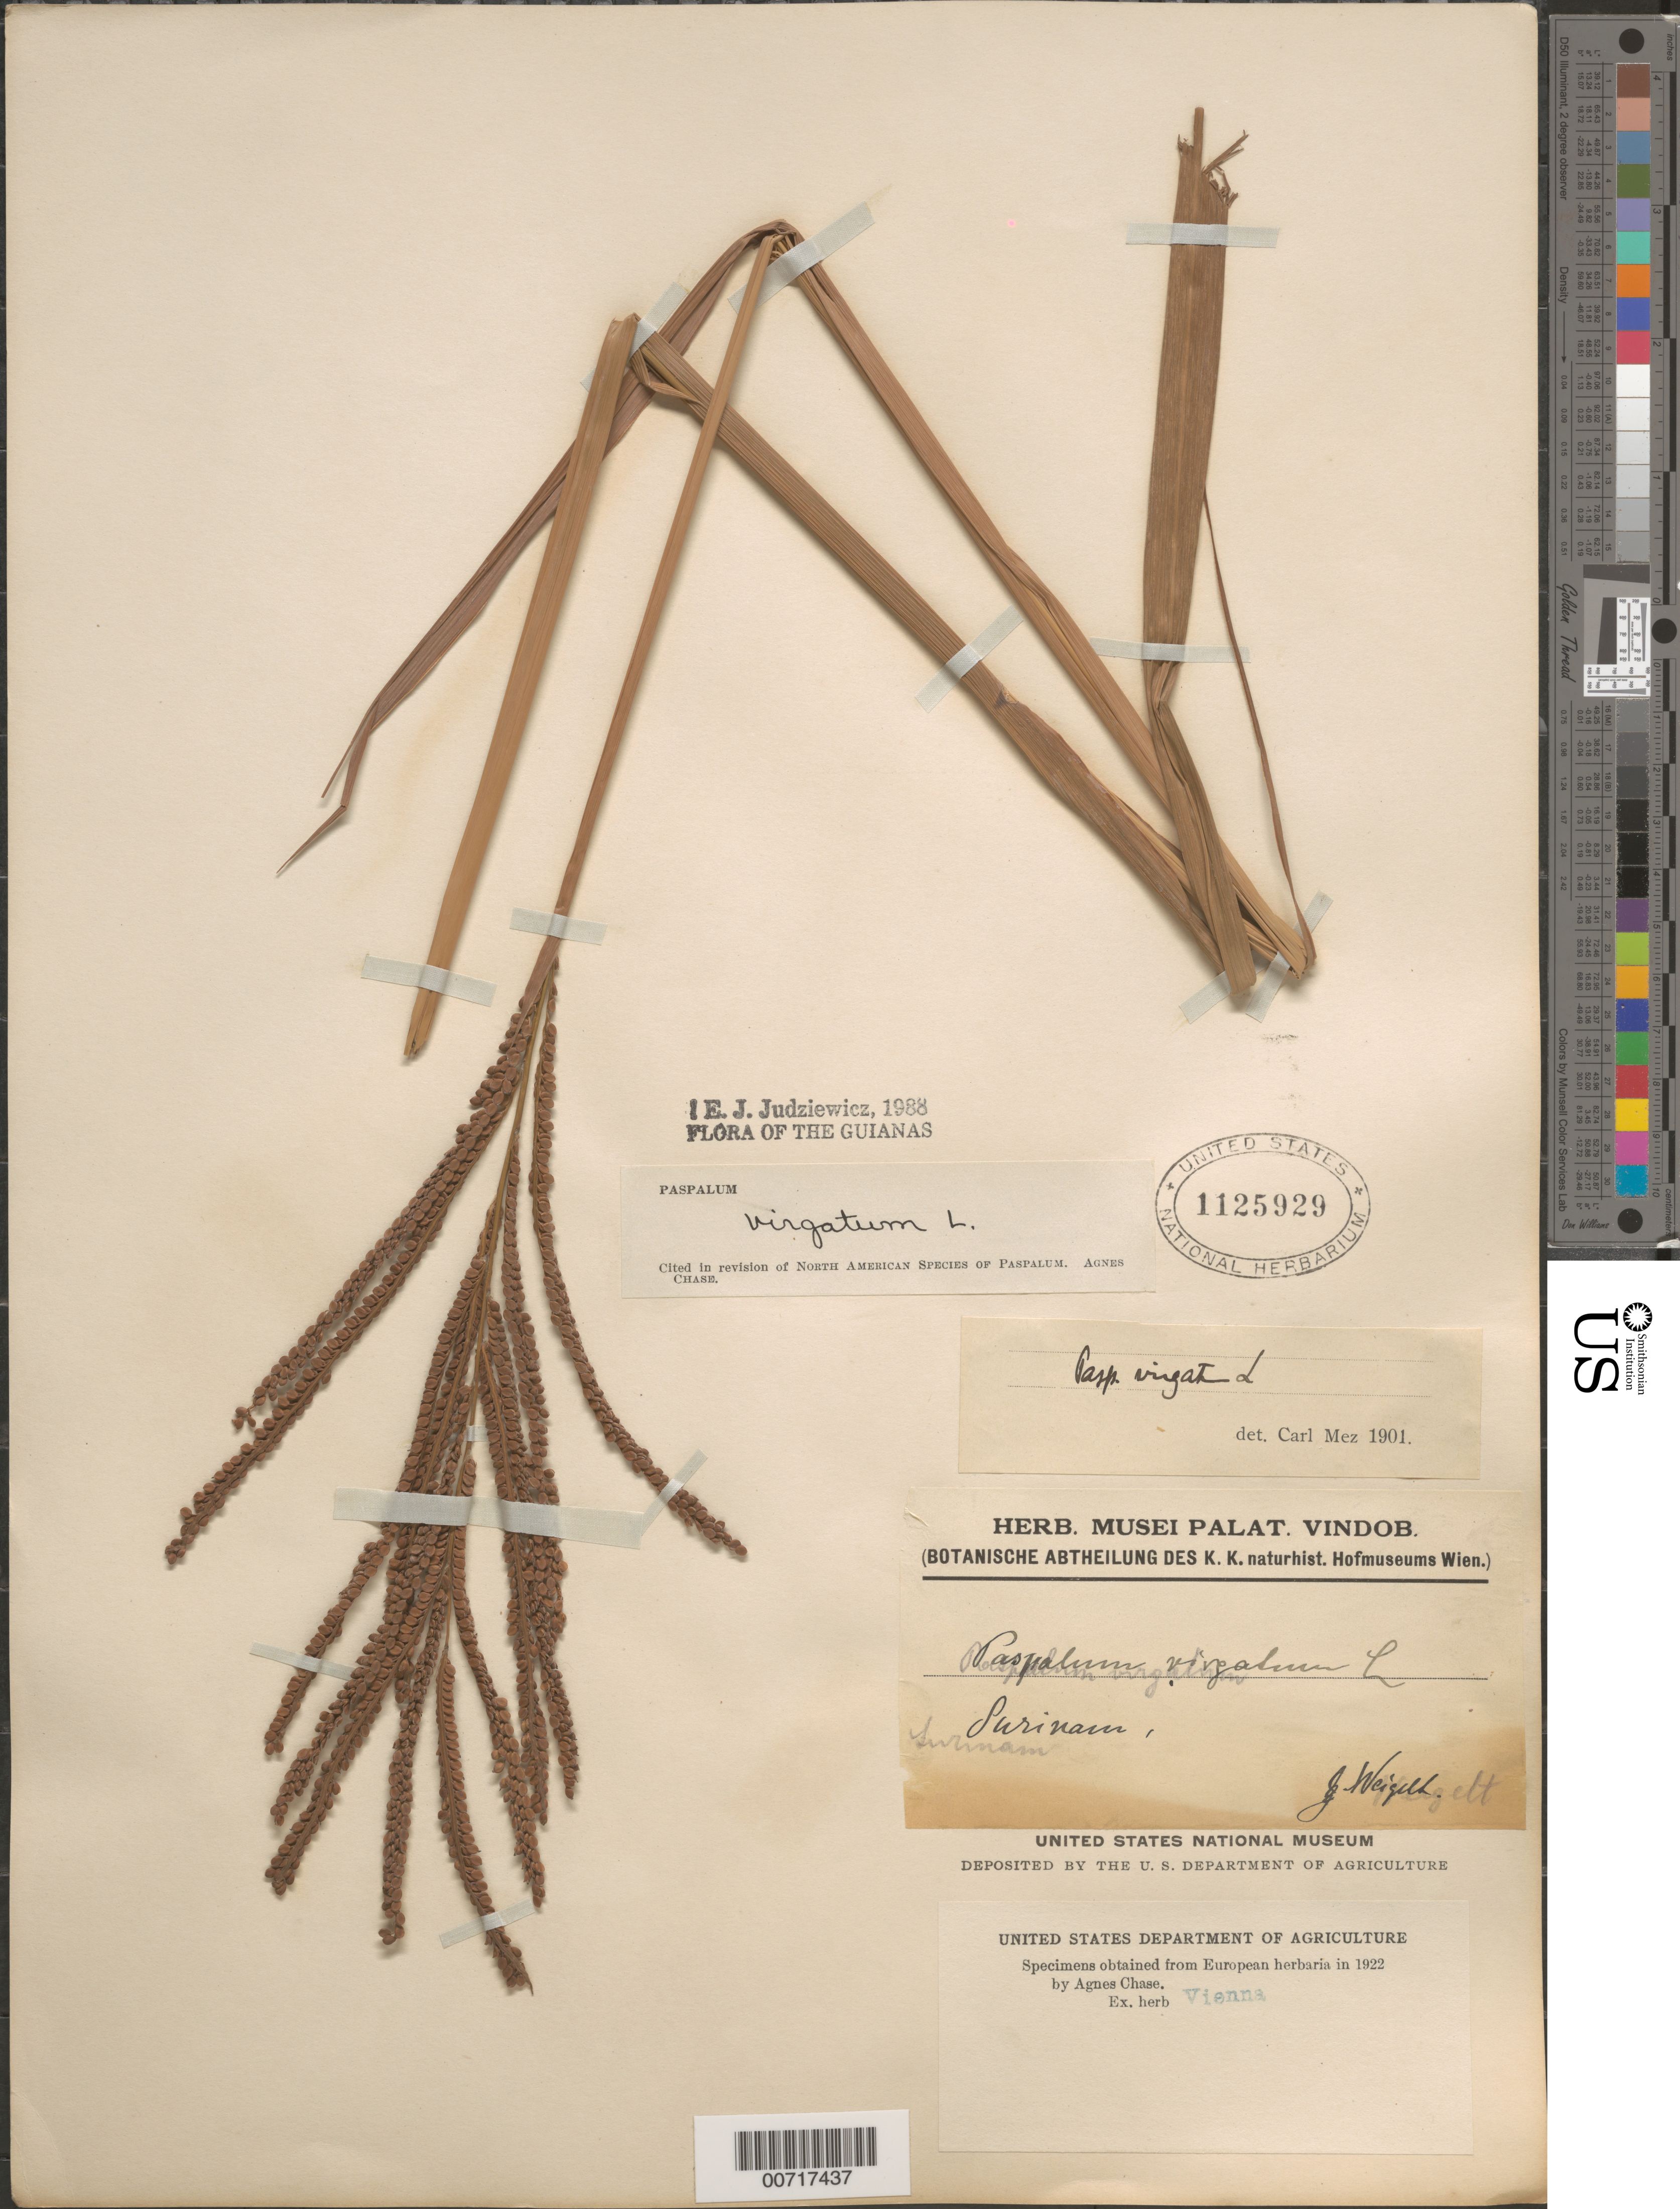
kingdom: Plantae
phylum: Tracheophyta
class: Liliopsida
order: Poales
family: Poaceae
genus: Paspalum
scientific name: Paspalum virgatum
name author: L.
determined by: Judziewicz, E. J.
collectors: C. Weigelt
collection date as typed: s.d.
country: Suriname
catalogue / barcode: US 1125929